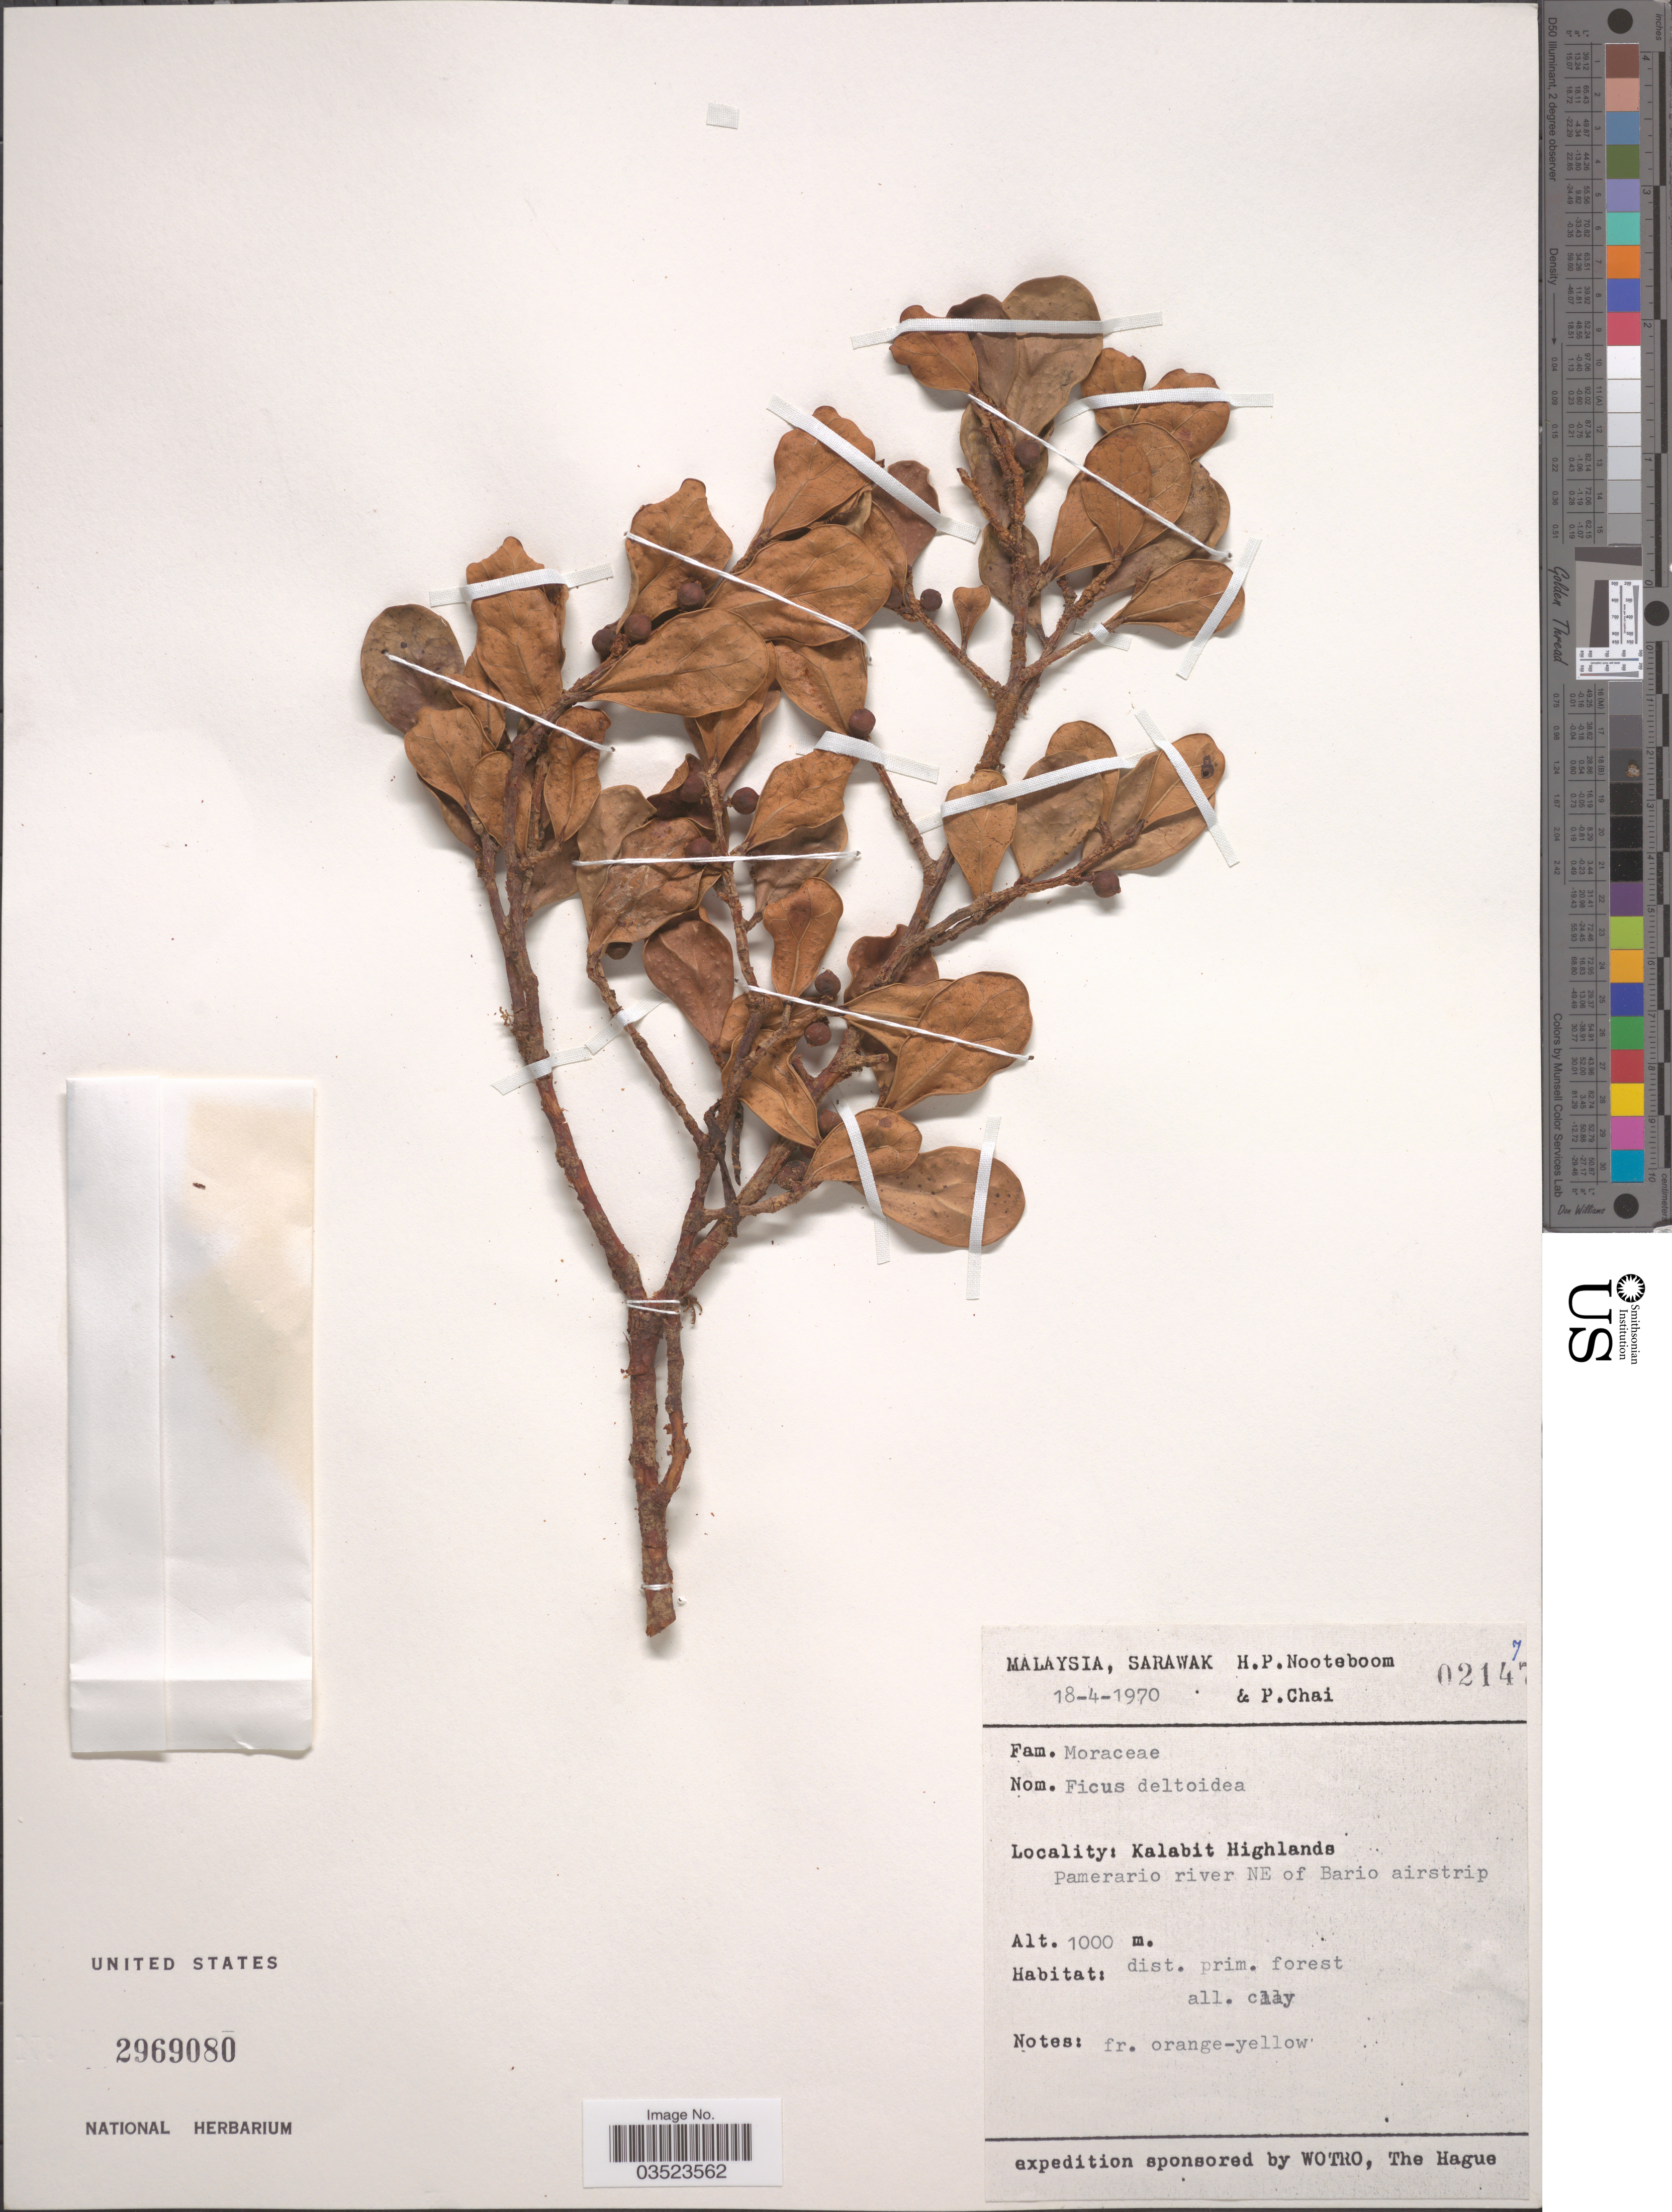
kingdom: Plantae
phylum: Tracheophyta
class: Magnoliopsida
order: Rosales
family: Moraceae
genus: Ficus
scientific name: Ficus deltoidea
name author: Jack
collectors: H. P. Nooteboom & P. Chai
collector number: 02147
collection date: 1970-04-18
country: Malaysia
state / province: Sarawak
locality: Kalabit Highlands, Pamerario river NE of Bario airstrip.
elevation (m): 1000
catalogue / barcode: US 2969080